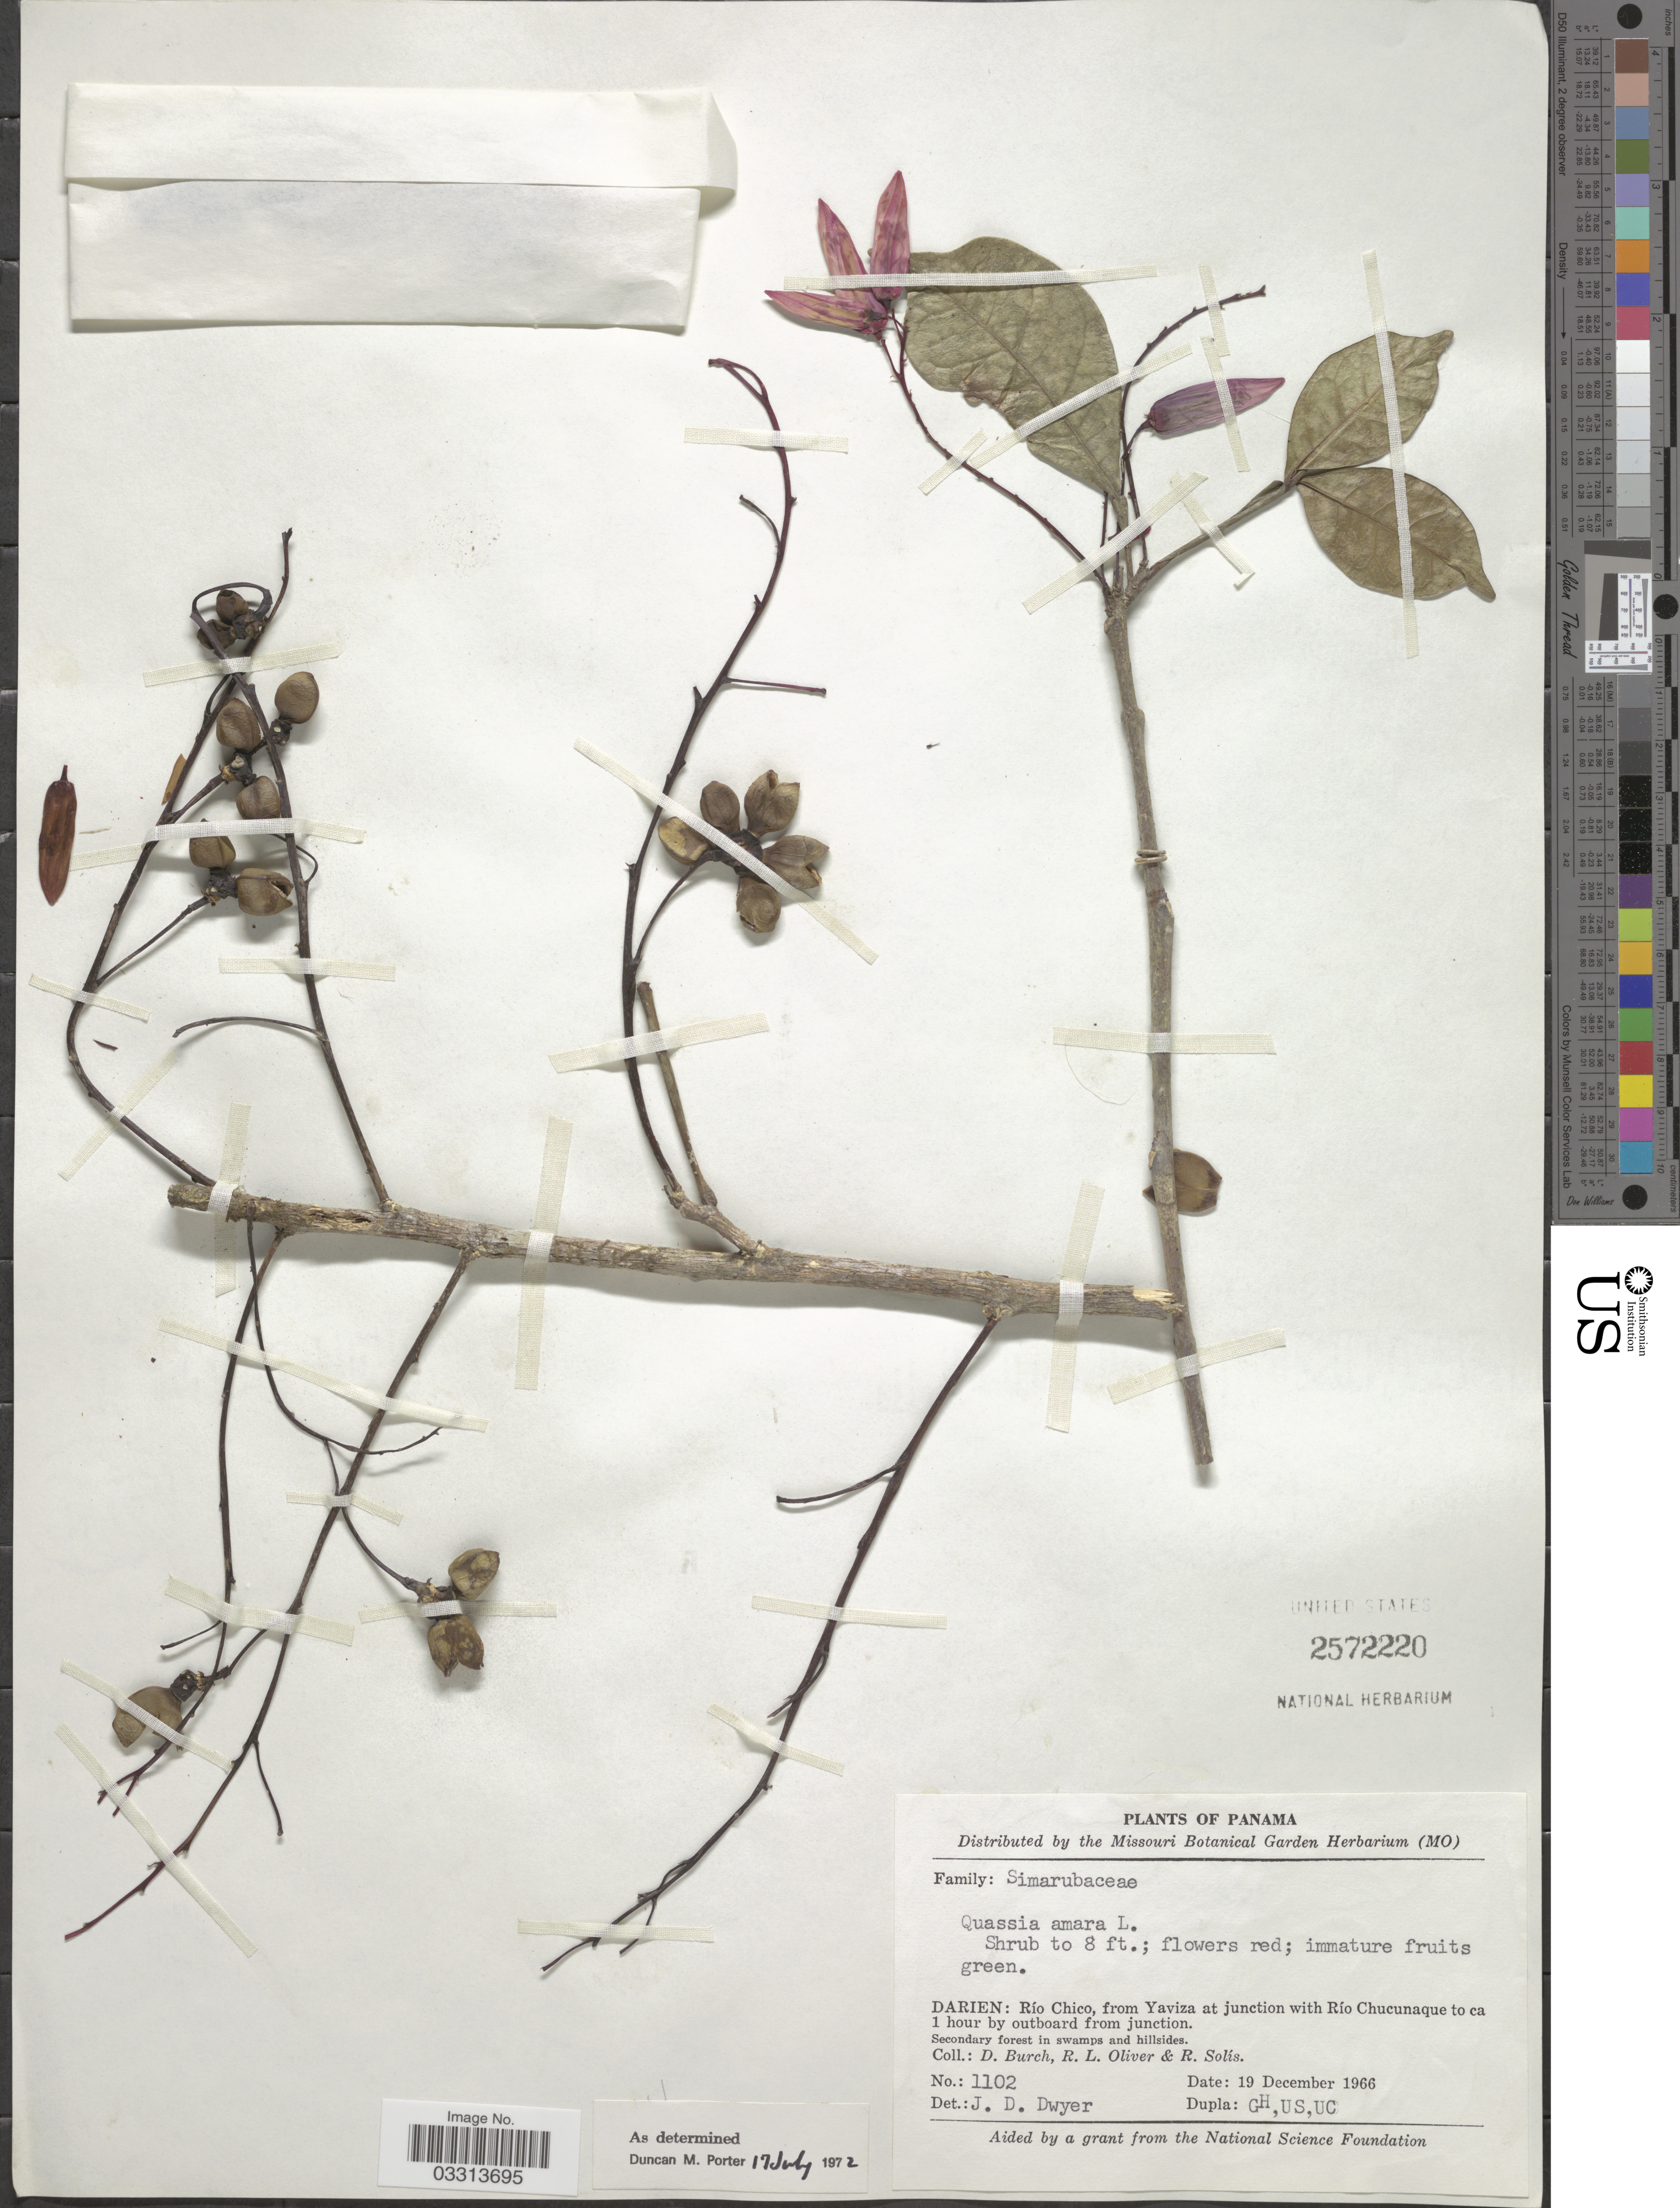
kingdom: Plantae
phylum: Tracheophyta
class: Magnoliopsida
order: Sapindales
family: Simaroubaceae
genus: Quassia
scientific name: Quassia amara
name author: L.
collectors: D. Burch, R. Oliver & R. Solis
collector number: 1102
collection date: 1966-12-19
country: Panama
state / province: Darién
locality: Río Chico, from Yaviza at junction with Río Chucunaque to ca 1 hour by outboard from junction.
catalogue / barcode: US 2572220